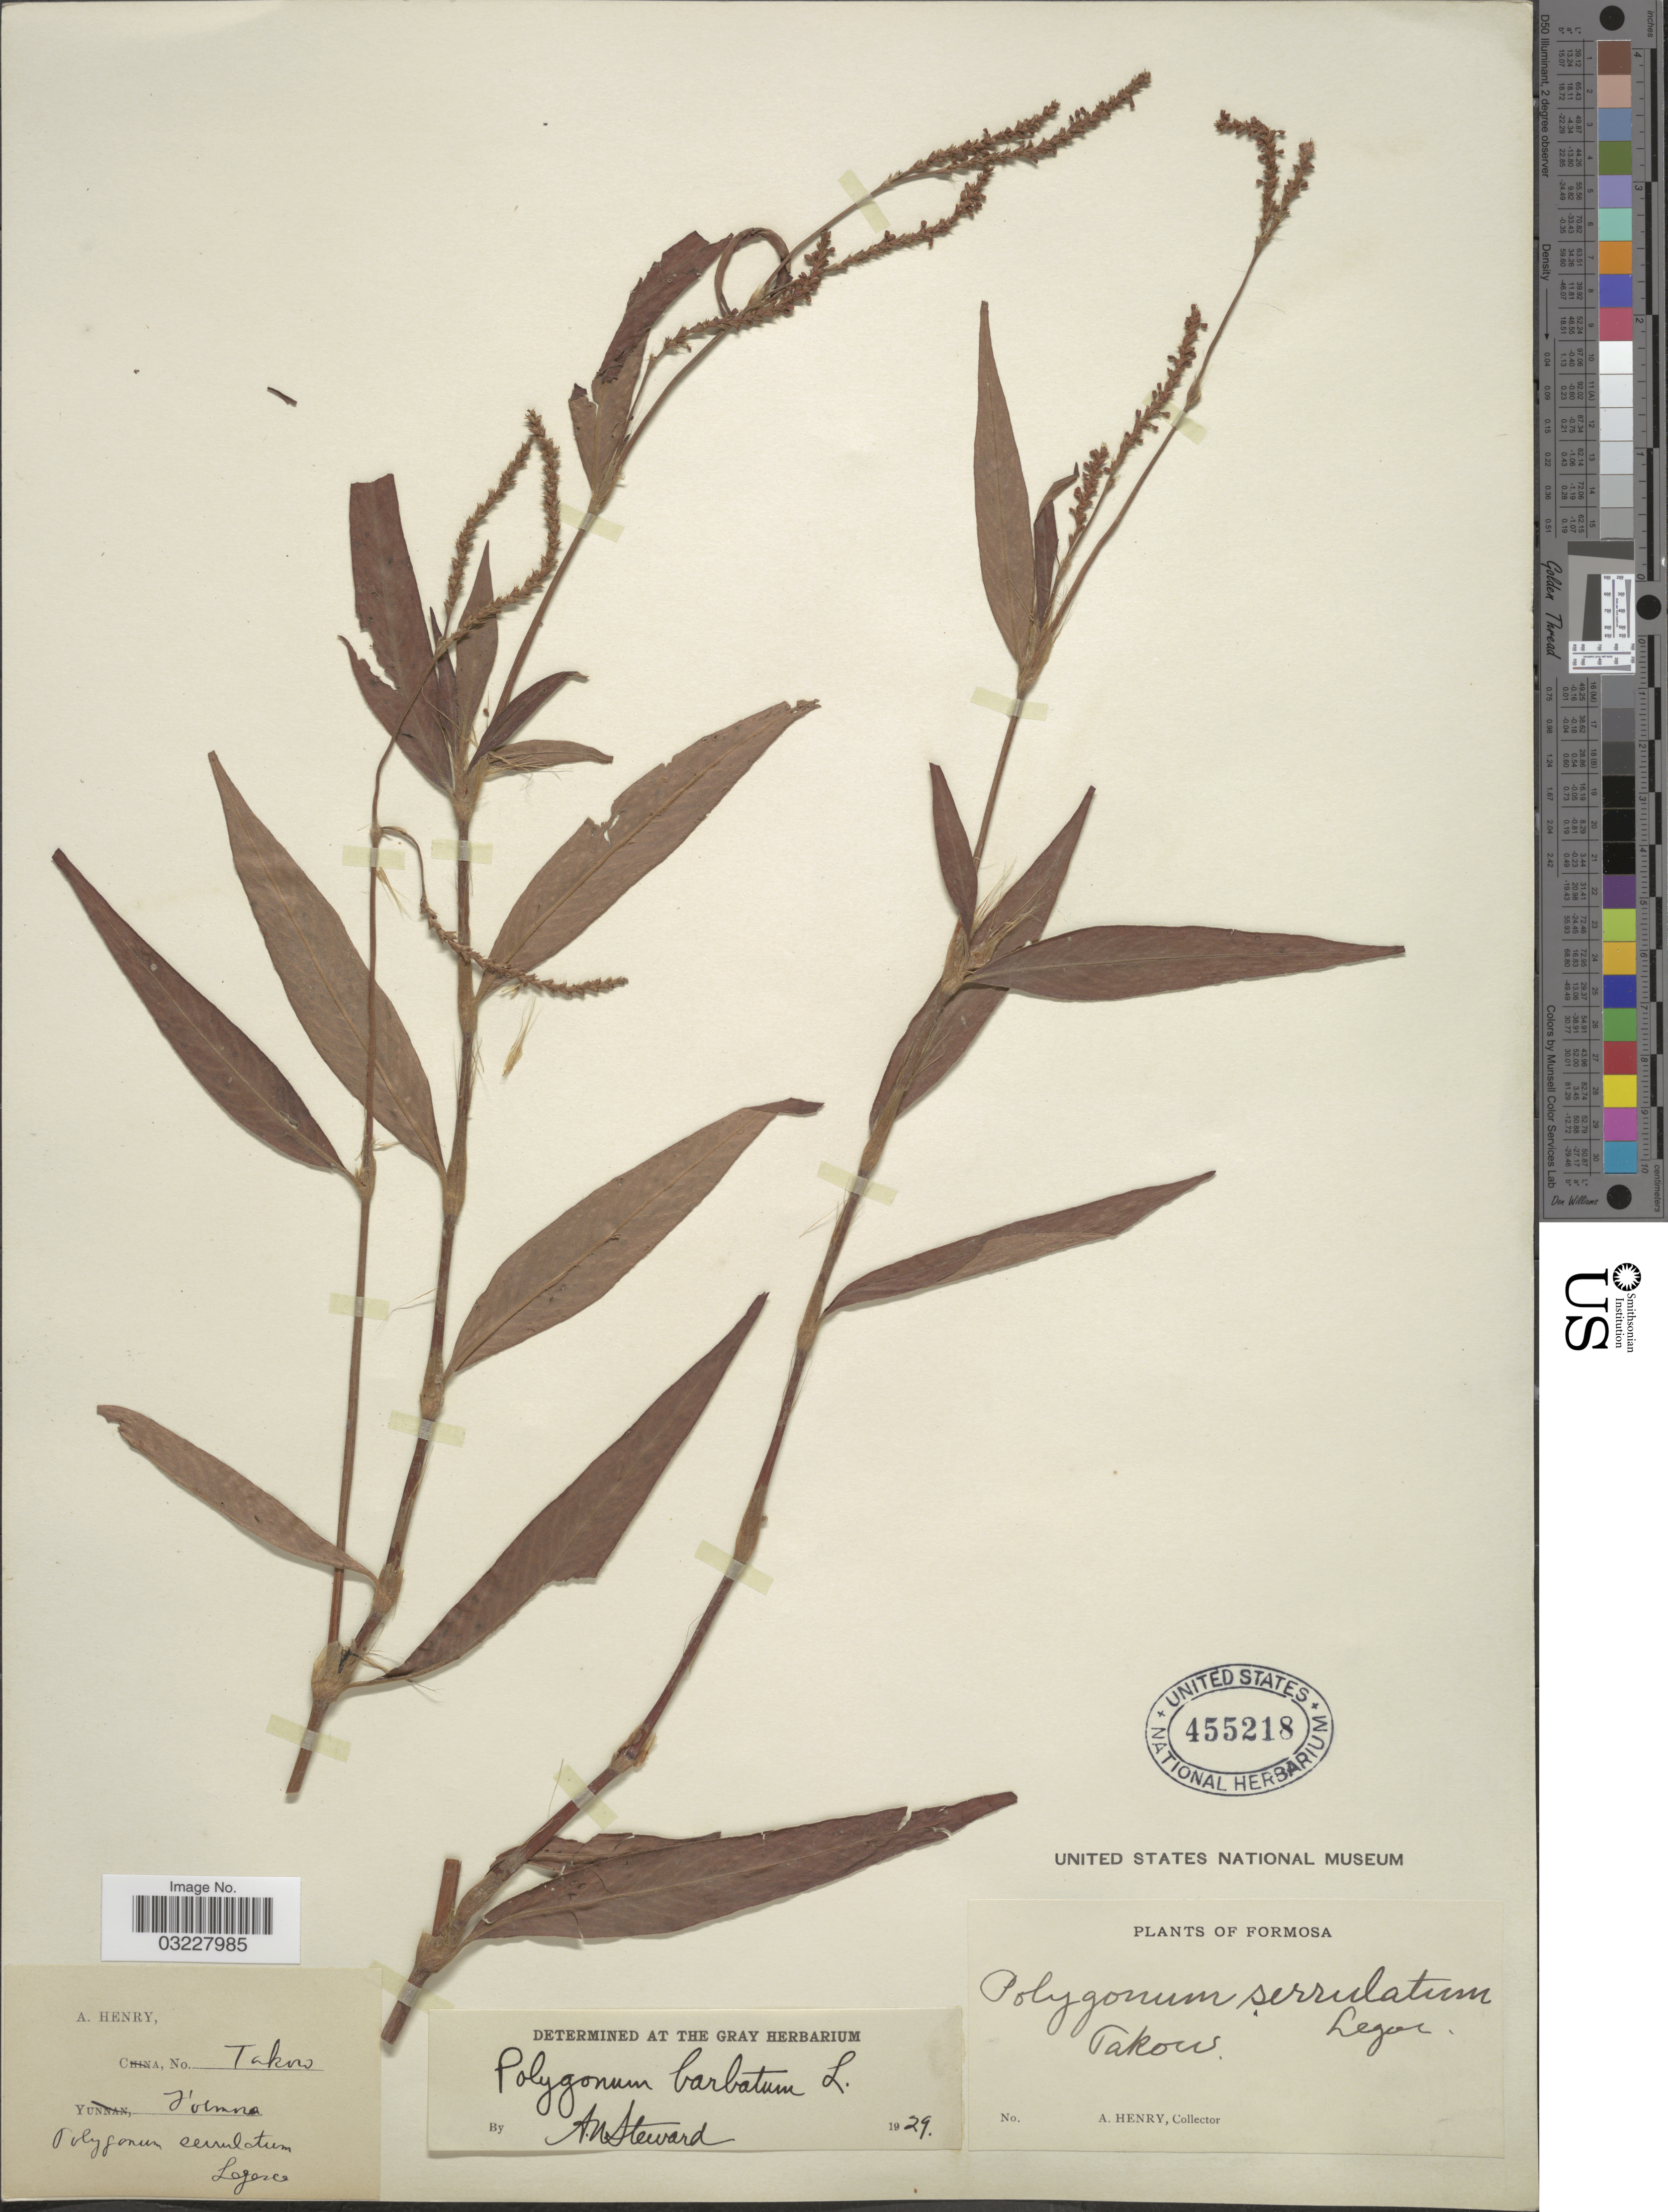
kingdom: Plantae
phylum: Tracheophyta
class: Magnoliopsida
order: Caryophyllales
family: Polygonaceae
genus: Polygonum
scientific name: Polygonum barbatum var. barbatum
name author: L.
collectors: A. Henry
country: Taiwan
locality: Formosa. Takow.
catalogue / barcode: US 455218